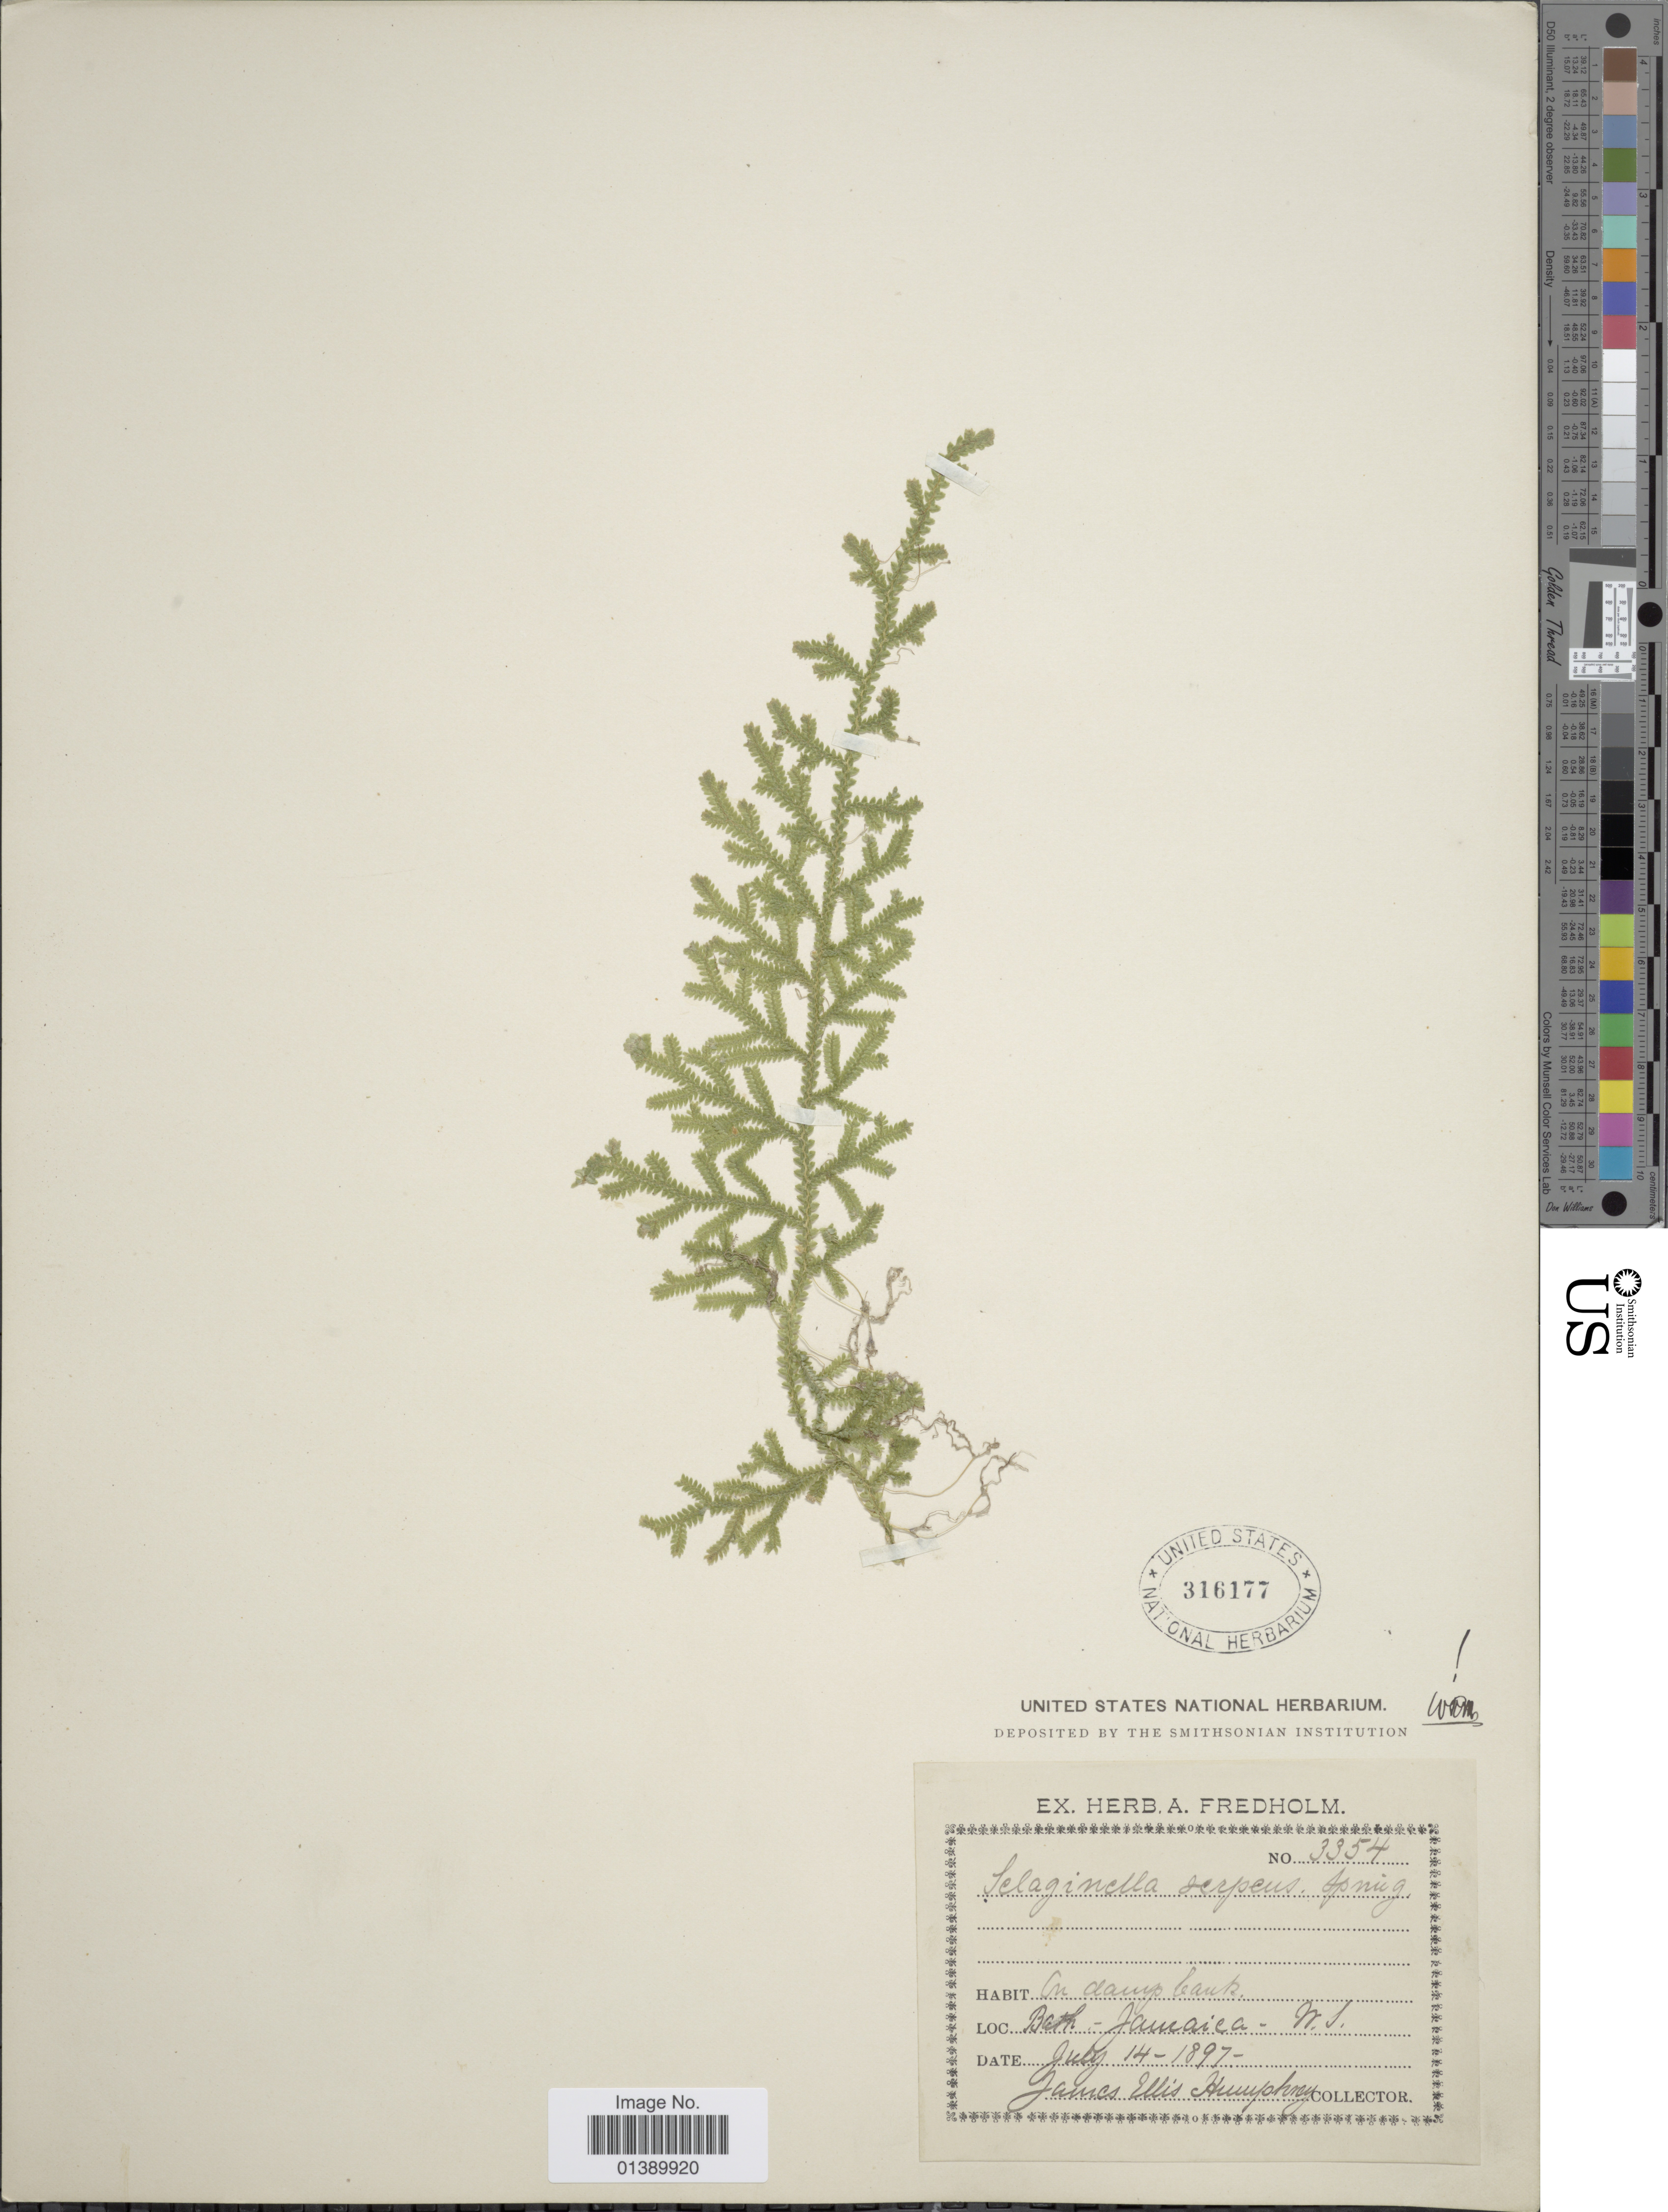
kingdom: Plantae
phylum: Tracheophyta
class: Lycopodiopsida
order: Selaginellales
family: Selaginellaceae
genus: Selaginella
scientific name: Selaginella serpens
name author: (Desv. ex Poir.) Spring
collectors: J. Humphrey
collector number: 3354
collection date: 1897-07-14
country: Jamaica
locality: Bath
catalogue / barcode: US 316177